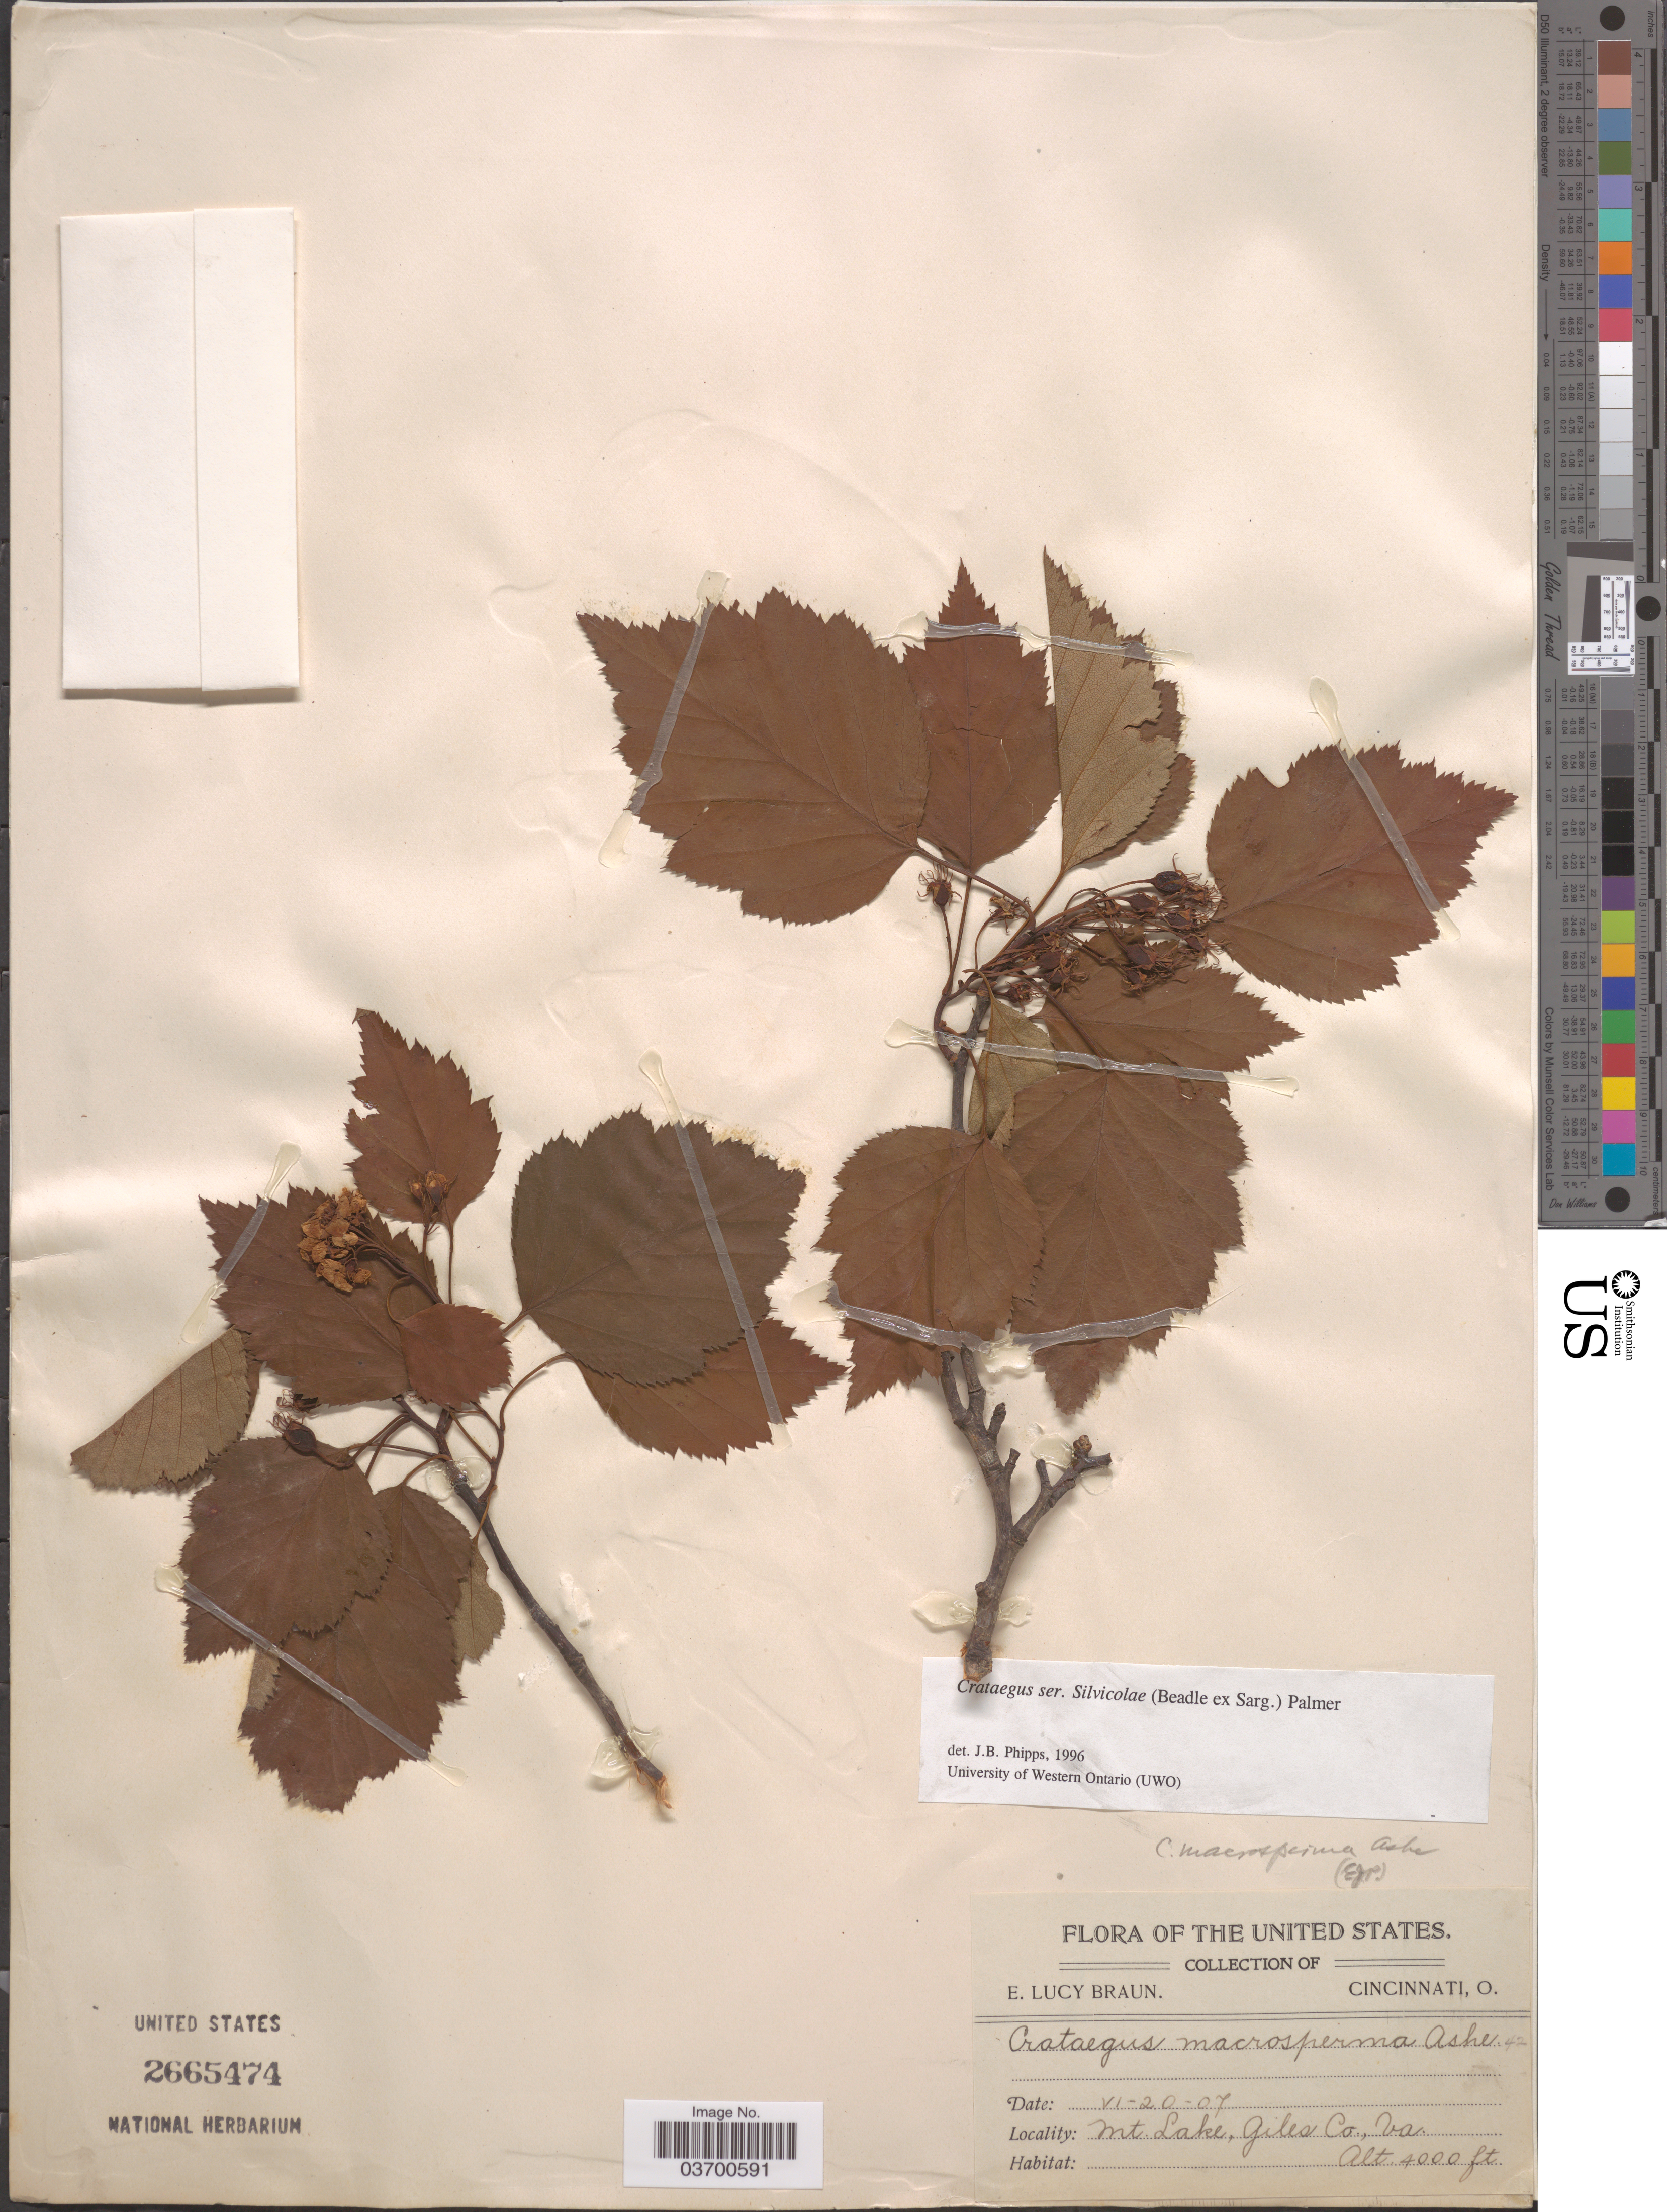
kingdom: Plantae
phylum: Tracheophyta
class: Magnoliopsida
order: Rosales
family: Rosaceae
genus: Crataegus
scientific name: Crataegus macrosperma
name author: Ashe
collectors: E. L. Braun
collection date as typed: Transcribed d/m/y: 20/6/7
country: United States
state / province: Virginia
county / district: Giles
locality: Mt. Lake, Giles Co.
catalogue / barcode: US 2665474